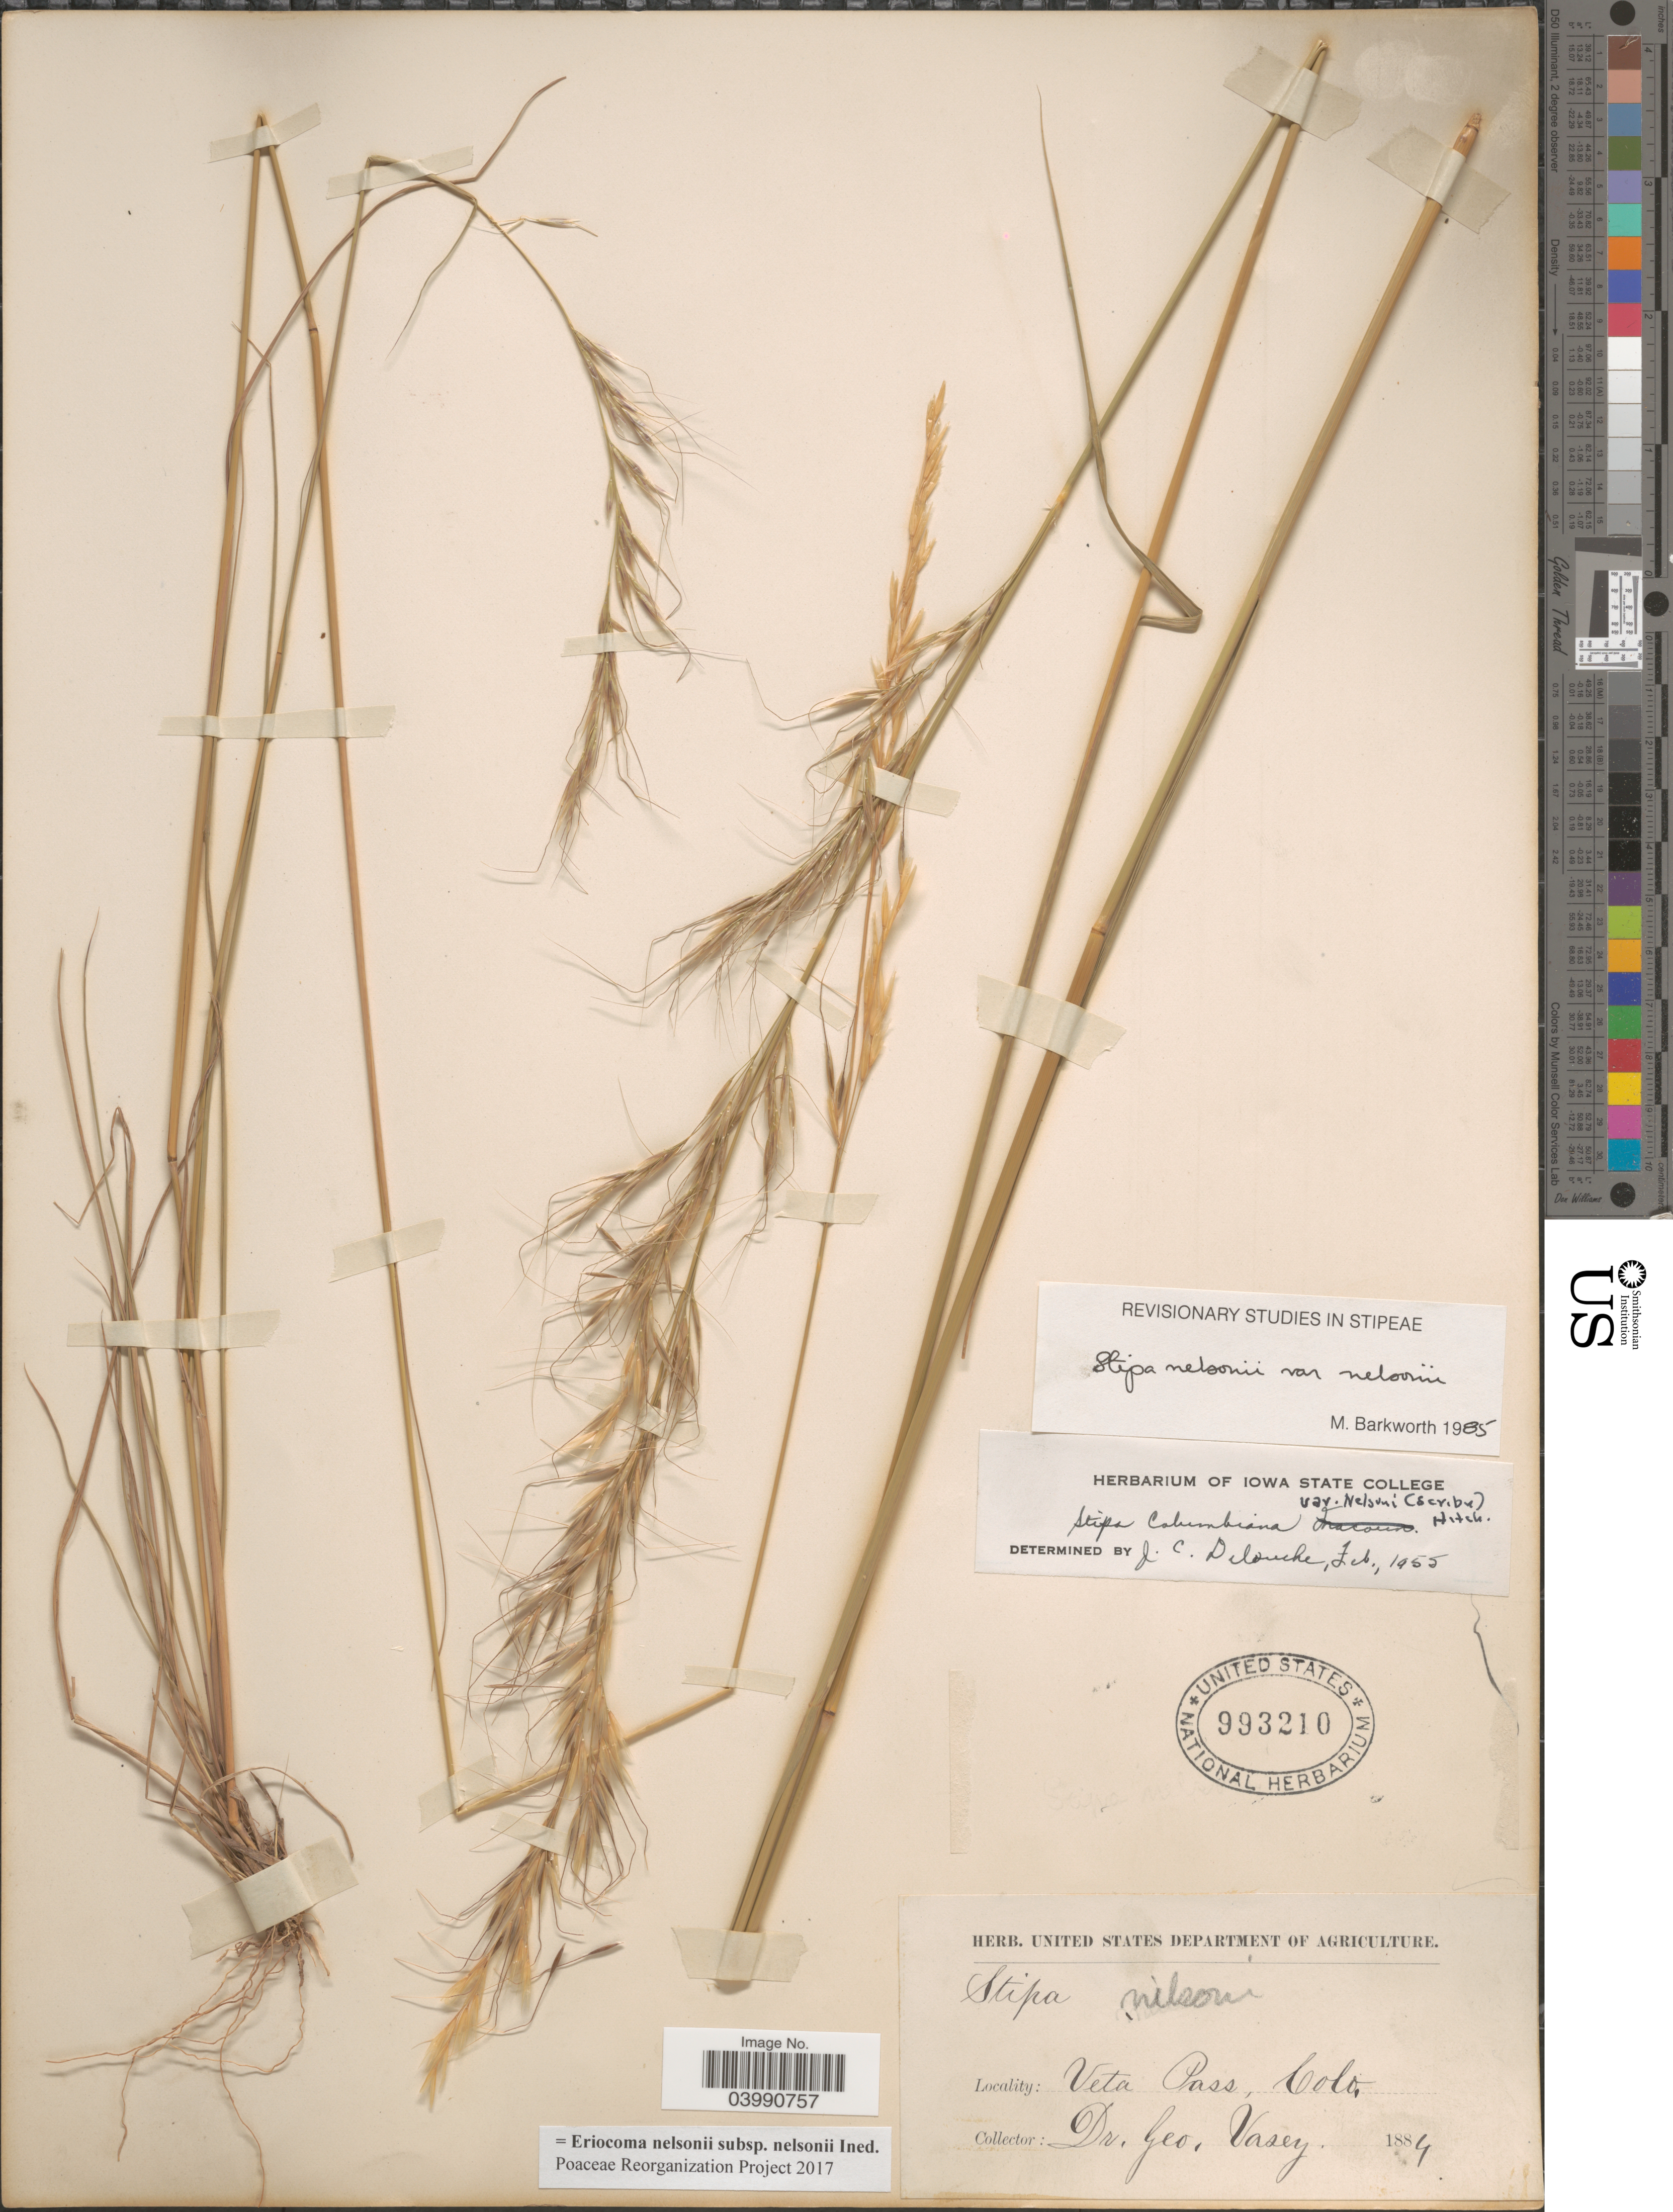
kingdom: Plantae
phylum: Tracheophyta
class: Liliopsida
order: Poales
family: Poaceae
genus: Eriocoma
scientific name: Eriocoma nelsonii subsp. nelsonii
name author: (Scribn.) Romasch.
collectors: G. R. Vasey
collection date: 1884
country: United States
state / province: Colorado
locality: Veta Pass.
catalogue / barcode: US 993210